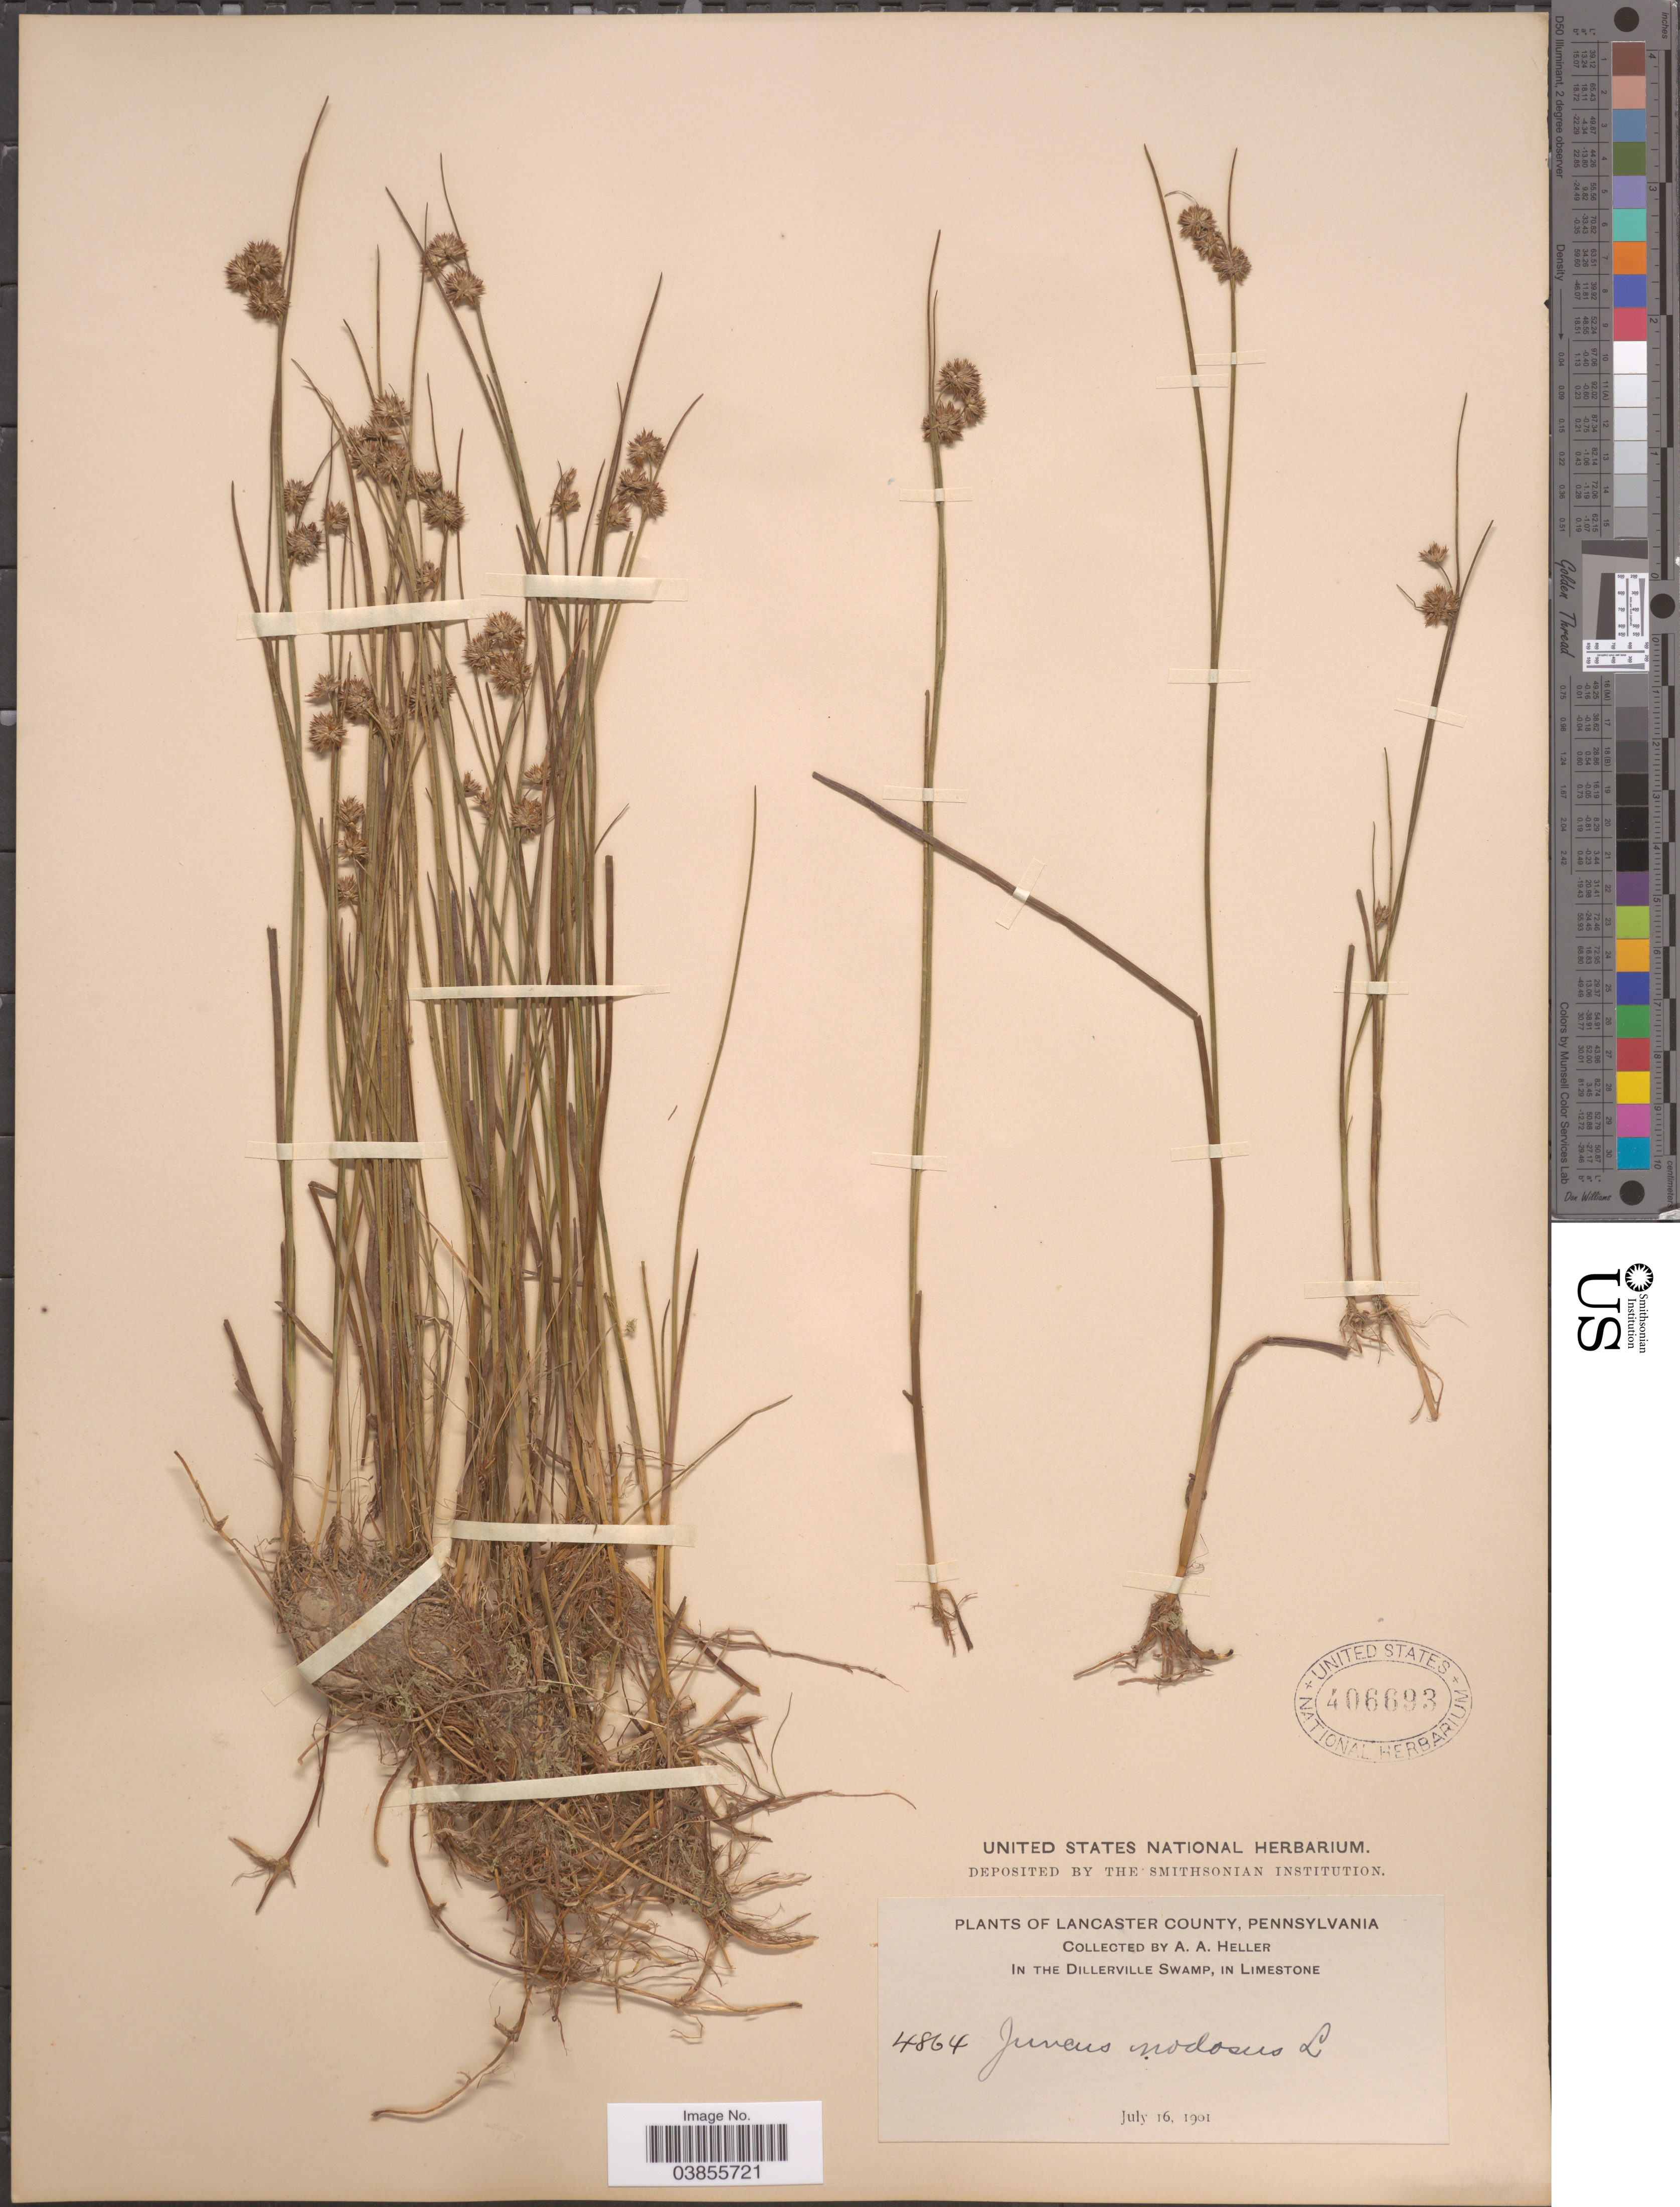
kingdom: Plantae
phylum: Tracheophyta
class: Liliopsida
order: Poales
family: Juncaceae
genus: Juncus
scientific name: Juncus nodosus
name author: L.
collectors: A. A. Heller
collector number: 4864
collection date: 1901-07-16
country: United States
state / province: Pennsylvania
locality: Lancaster County. In the Dillerville Swamp, in Limestone.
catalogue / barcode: US 406693